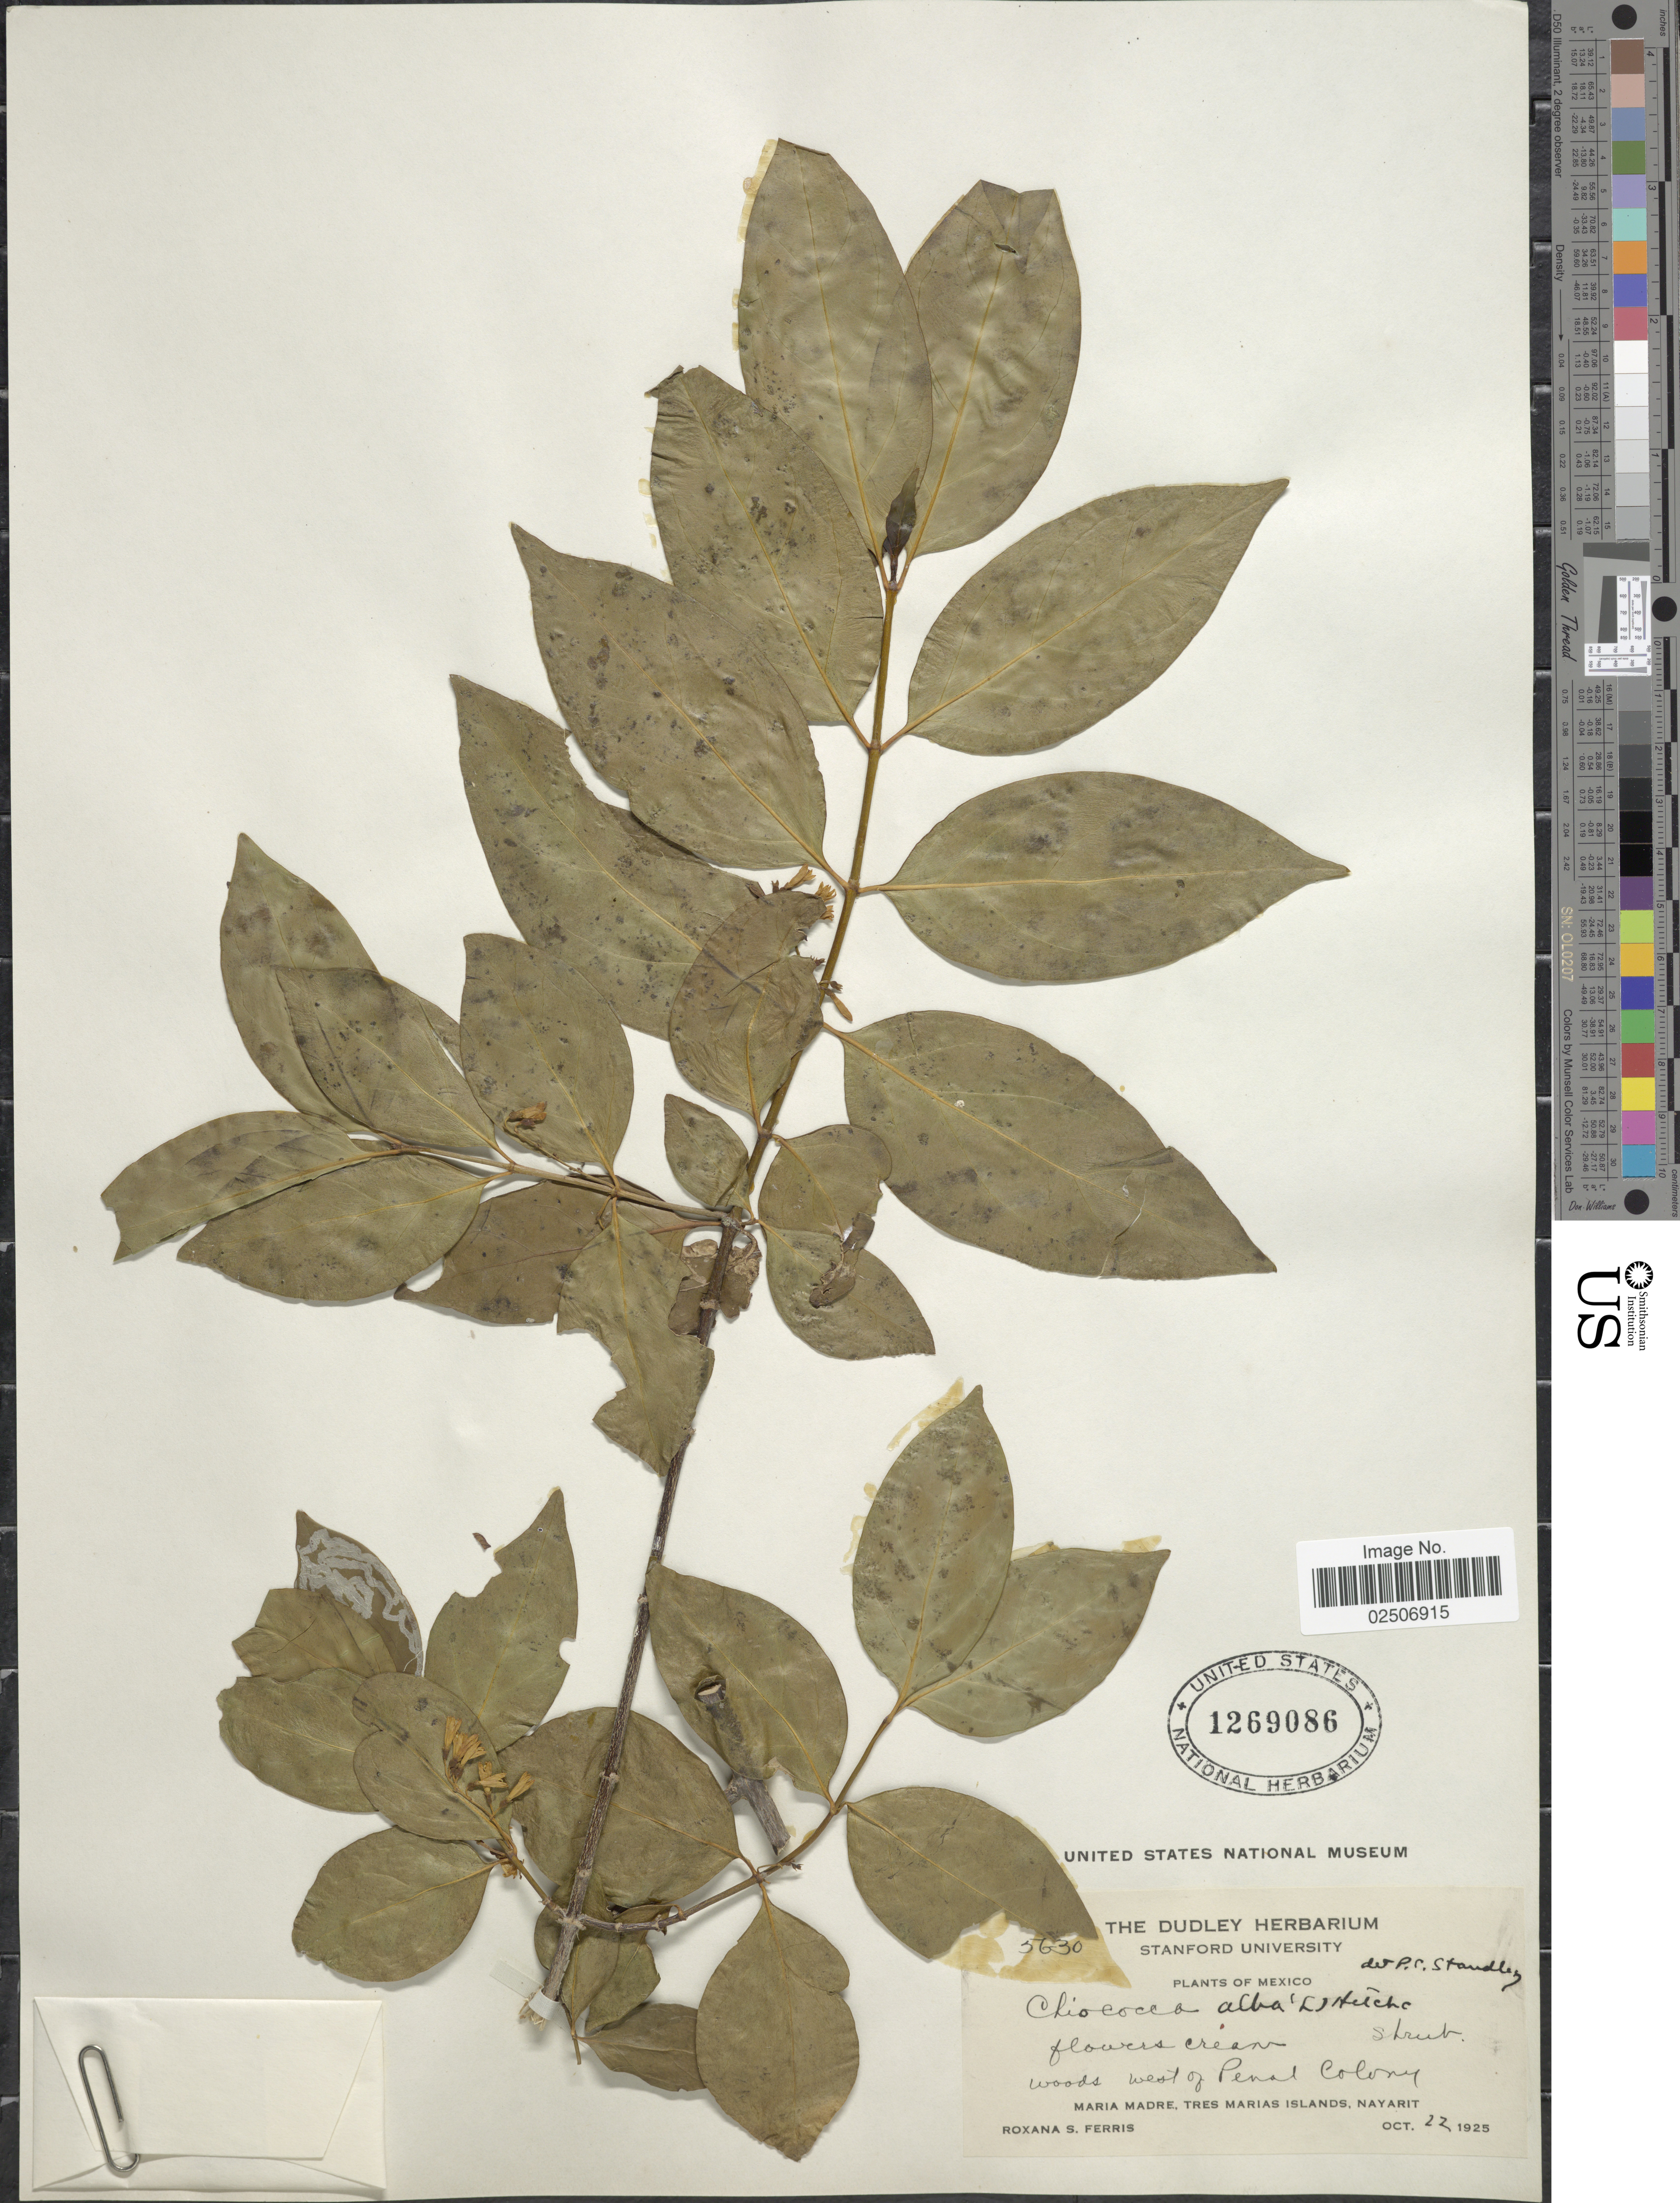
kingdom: Plantae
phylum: Tracheophyta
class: Magnoliopsida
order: Gentianales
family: Rubiaceae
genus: Chiococca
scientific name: Chiococca alba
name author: (L.) Hitchc.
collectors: R. S. Ferris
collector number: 5630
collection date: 1925-10-22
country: Mexico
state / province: Nayarit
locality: West of Penal Colony, Maria Madre, Tres Marias Islands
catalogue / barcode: US 1269086